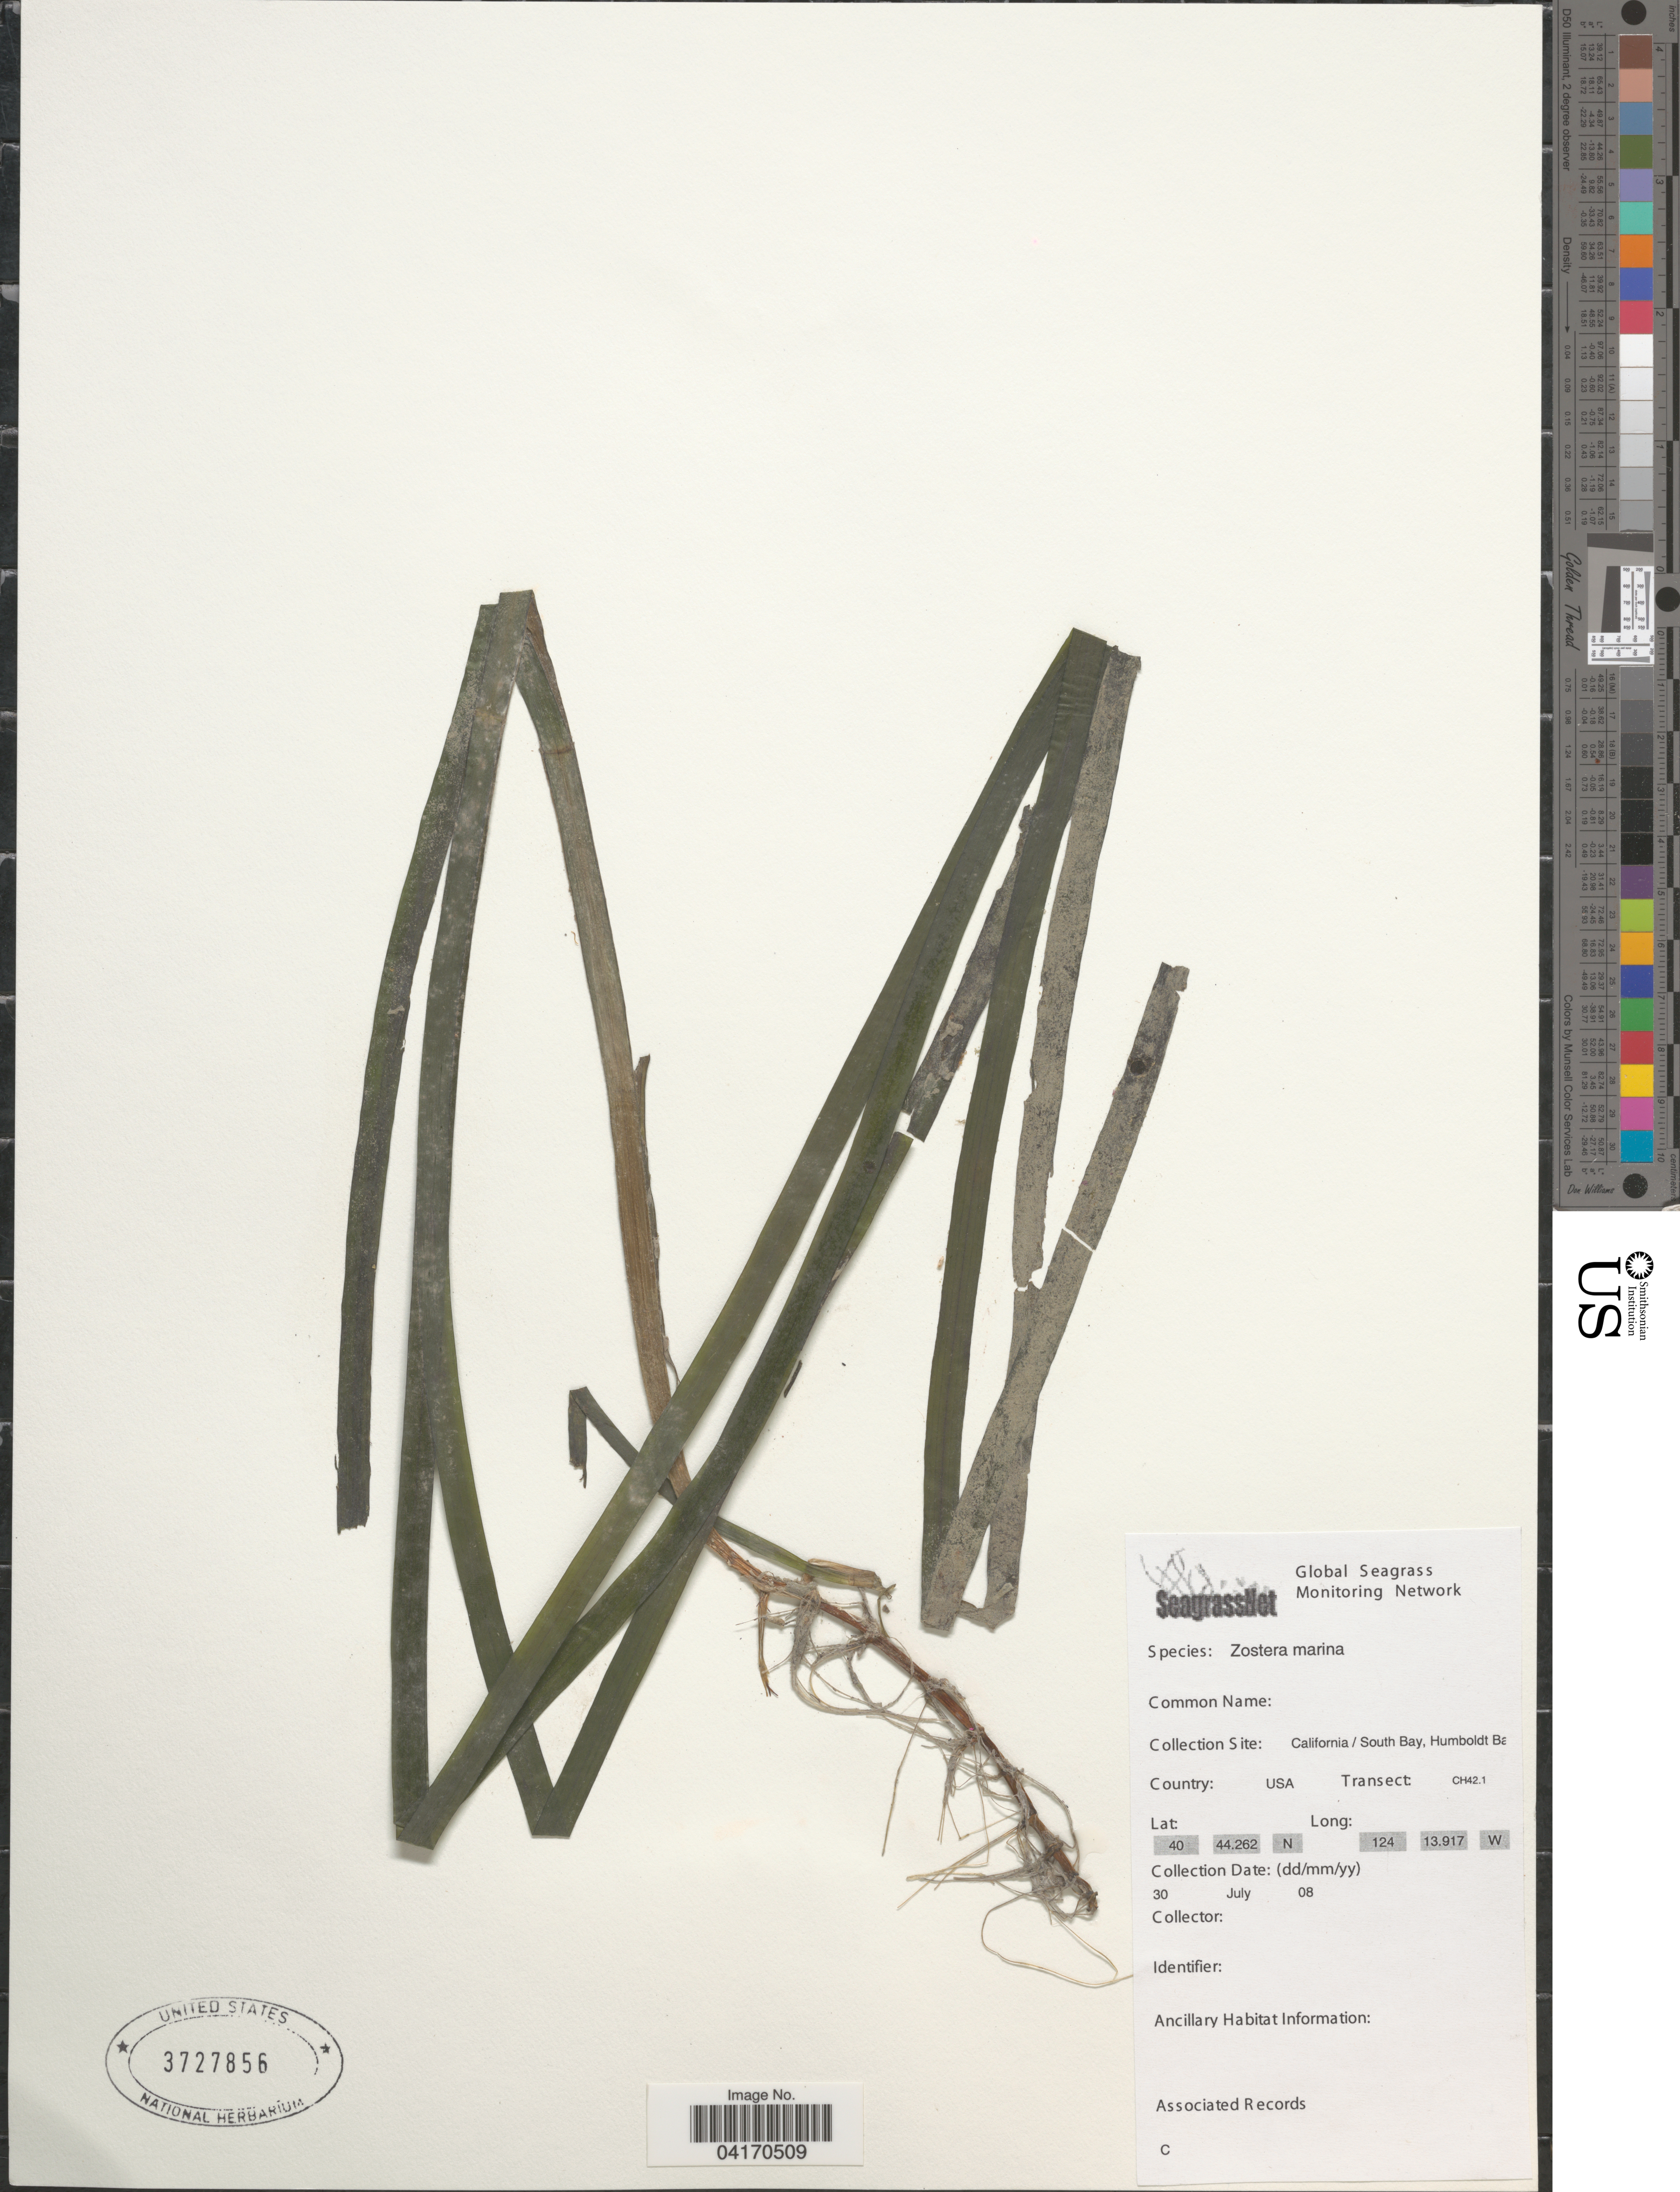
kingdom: Plantae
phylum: Tracheophyta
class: Liliopsida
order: Alismatales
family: Zosteraceae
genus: Zostera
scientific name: Zostera marina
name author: L.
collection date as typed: Transcribed d/m/y: 30/7/8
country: United States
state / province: California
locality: Collection Site: California / South Bay, Humboldt Ba. Transect: CH42.1.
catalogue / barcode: US 3727856